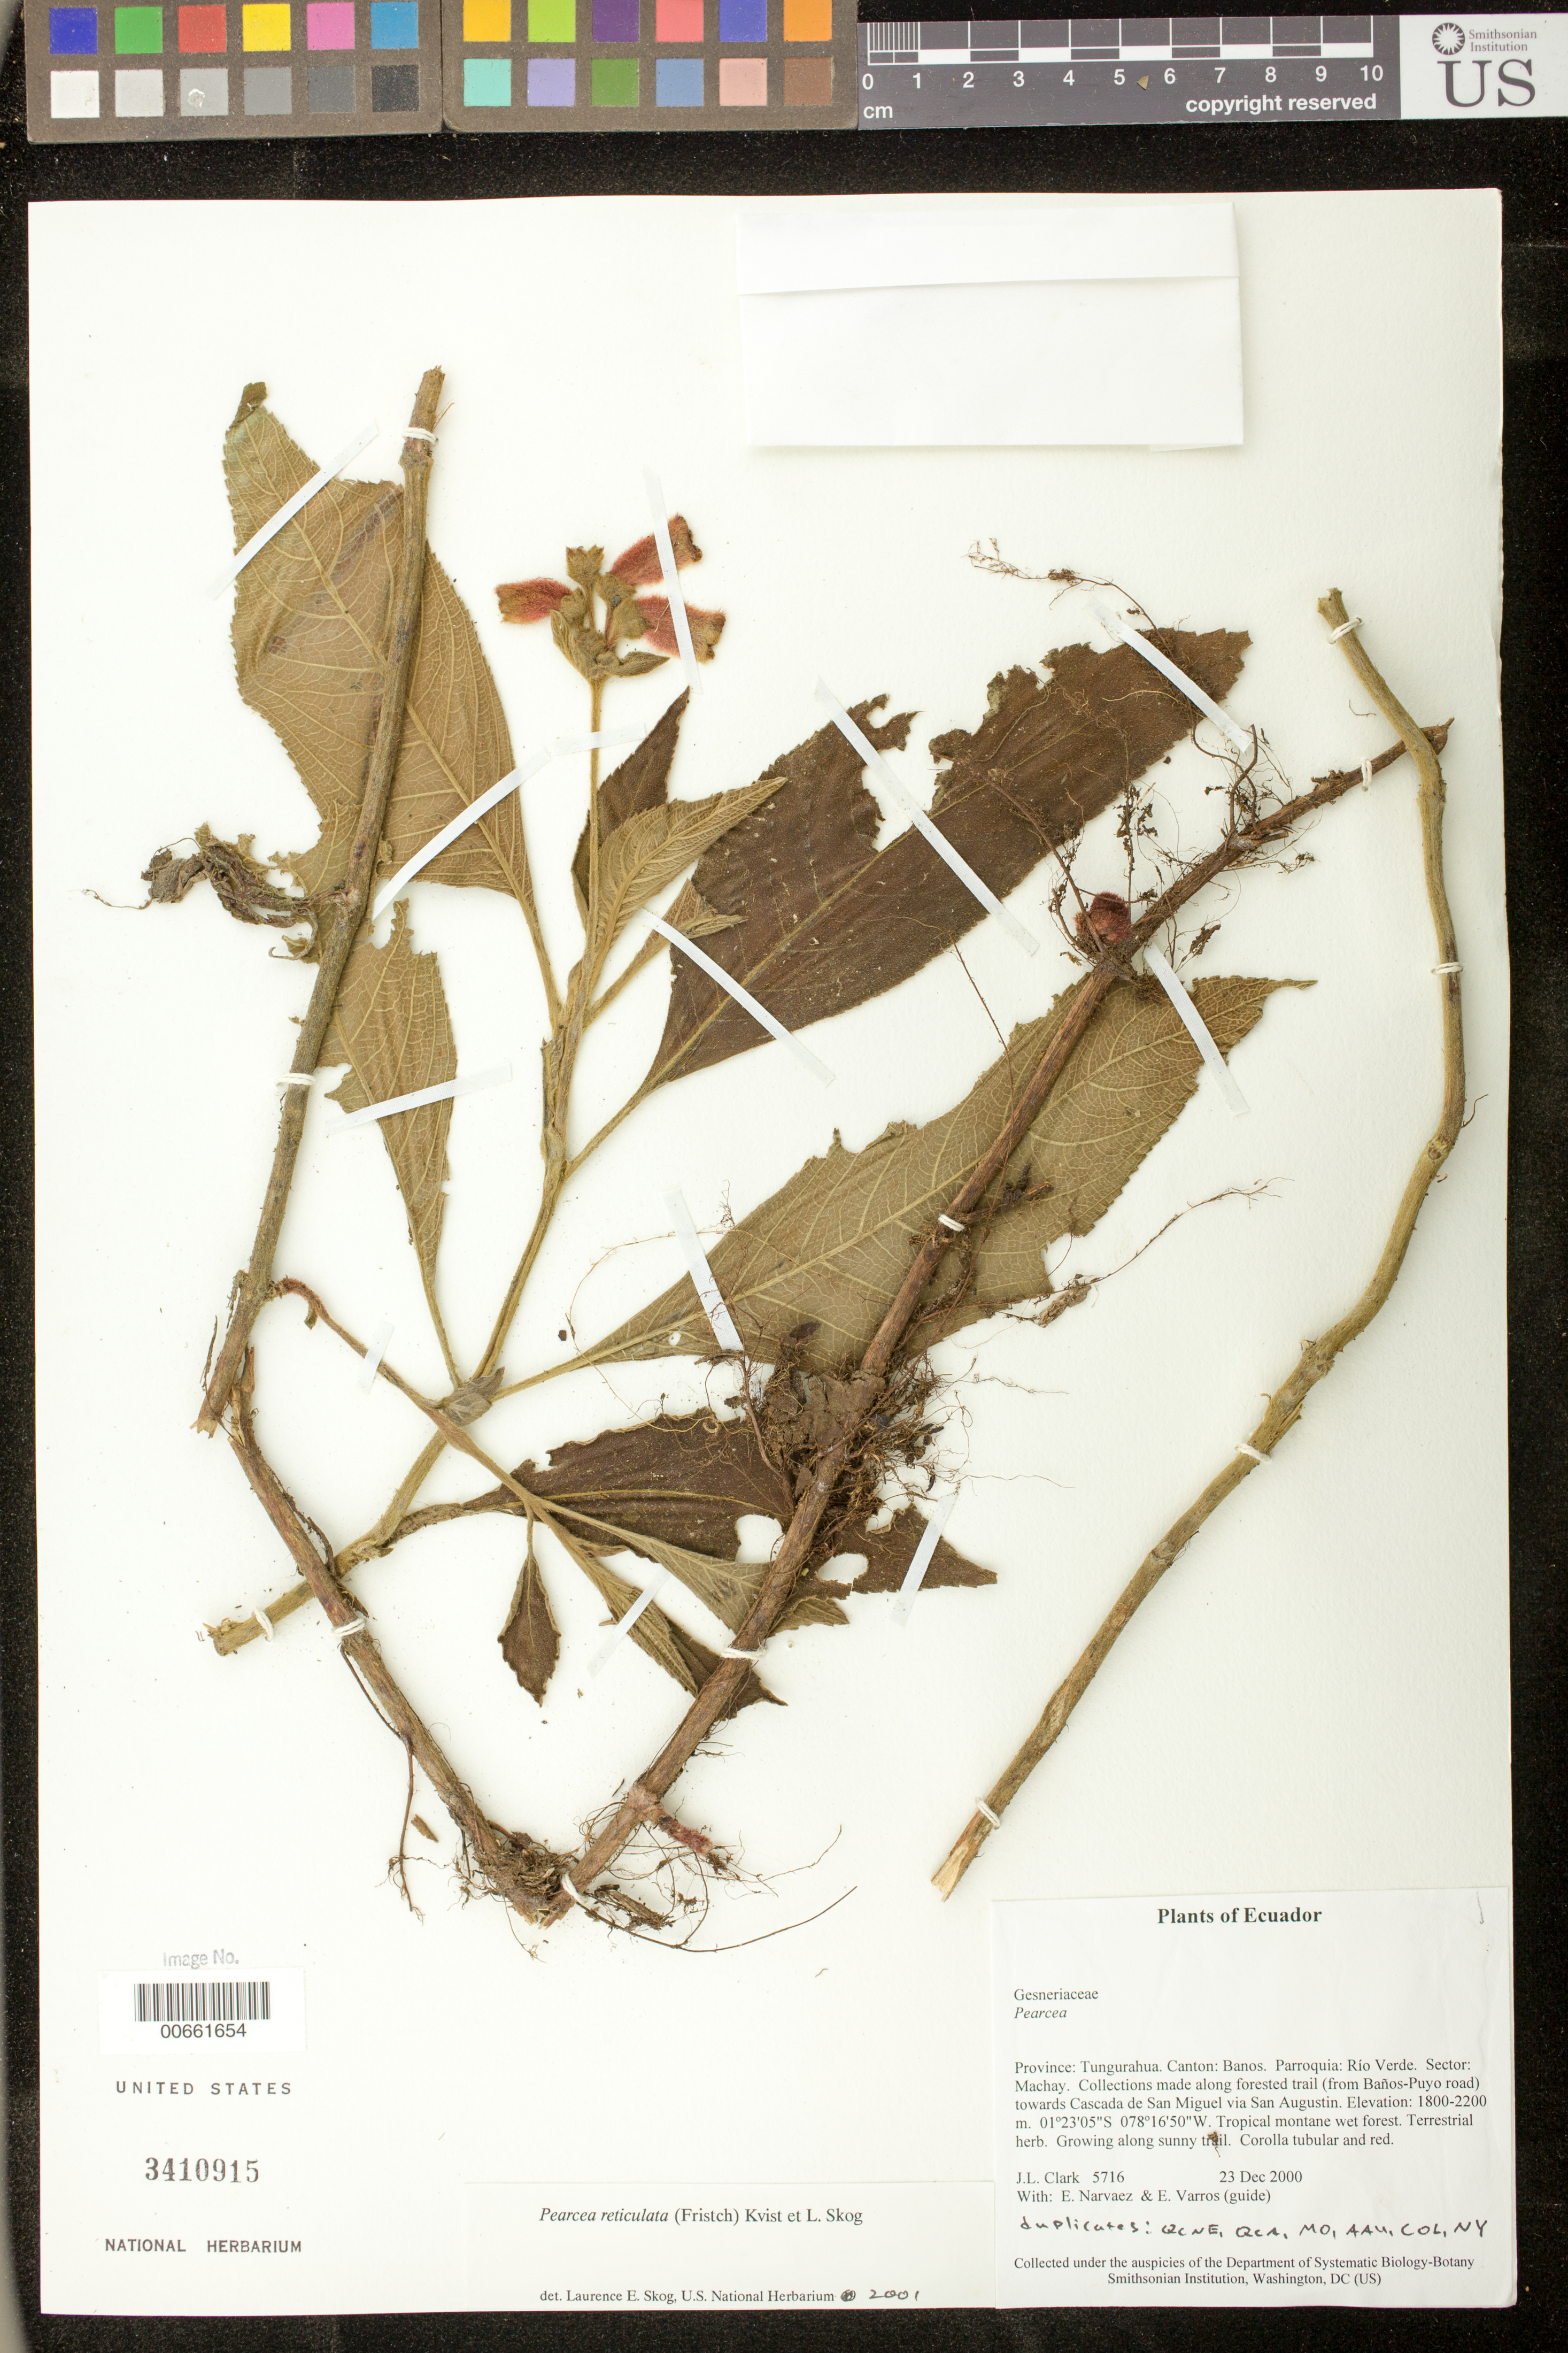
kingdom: Plantae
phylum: Tracheophyta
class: Magnoliopsida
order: Lamiales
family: Gesneriaceae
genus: Pearcea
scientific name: Pearcea reticulata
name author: (Fritsch) L.P. Kvist & L.E. Skog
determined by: Skog, Laurence E.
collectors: J. L. Clark, E. Narváez & E. Varros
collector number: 5716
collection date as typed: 23 Dec 2000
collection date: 2000-12-23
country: Ecuador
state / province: Tungurahua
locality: Cantón: Banos. Parroquia: Río Verde. Sector: Machay. Collections made along forested trail (from Baños-Puyo road) towards Cascada de San Miguel via San Augustin.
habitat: Tropical montane wet forest.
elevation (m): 1800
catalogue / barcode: US 3410915